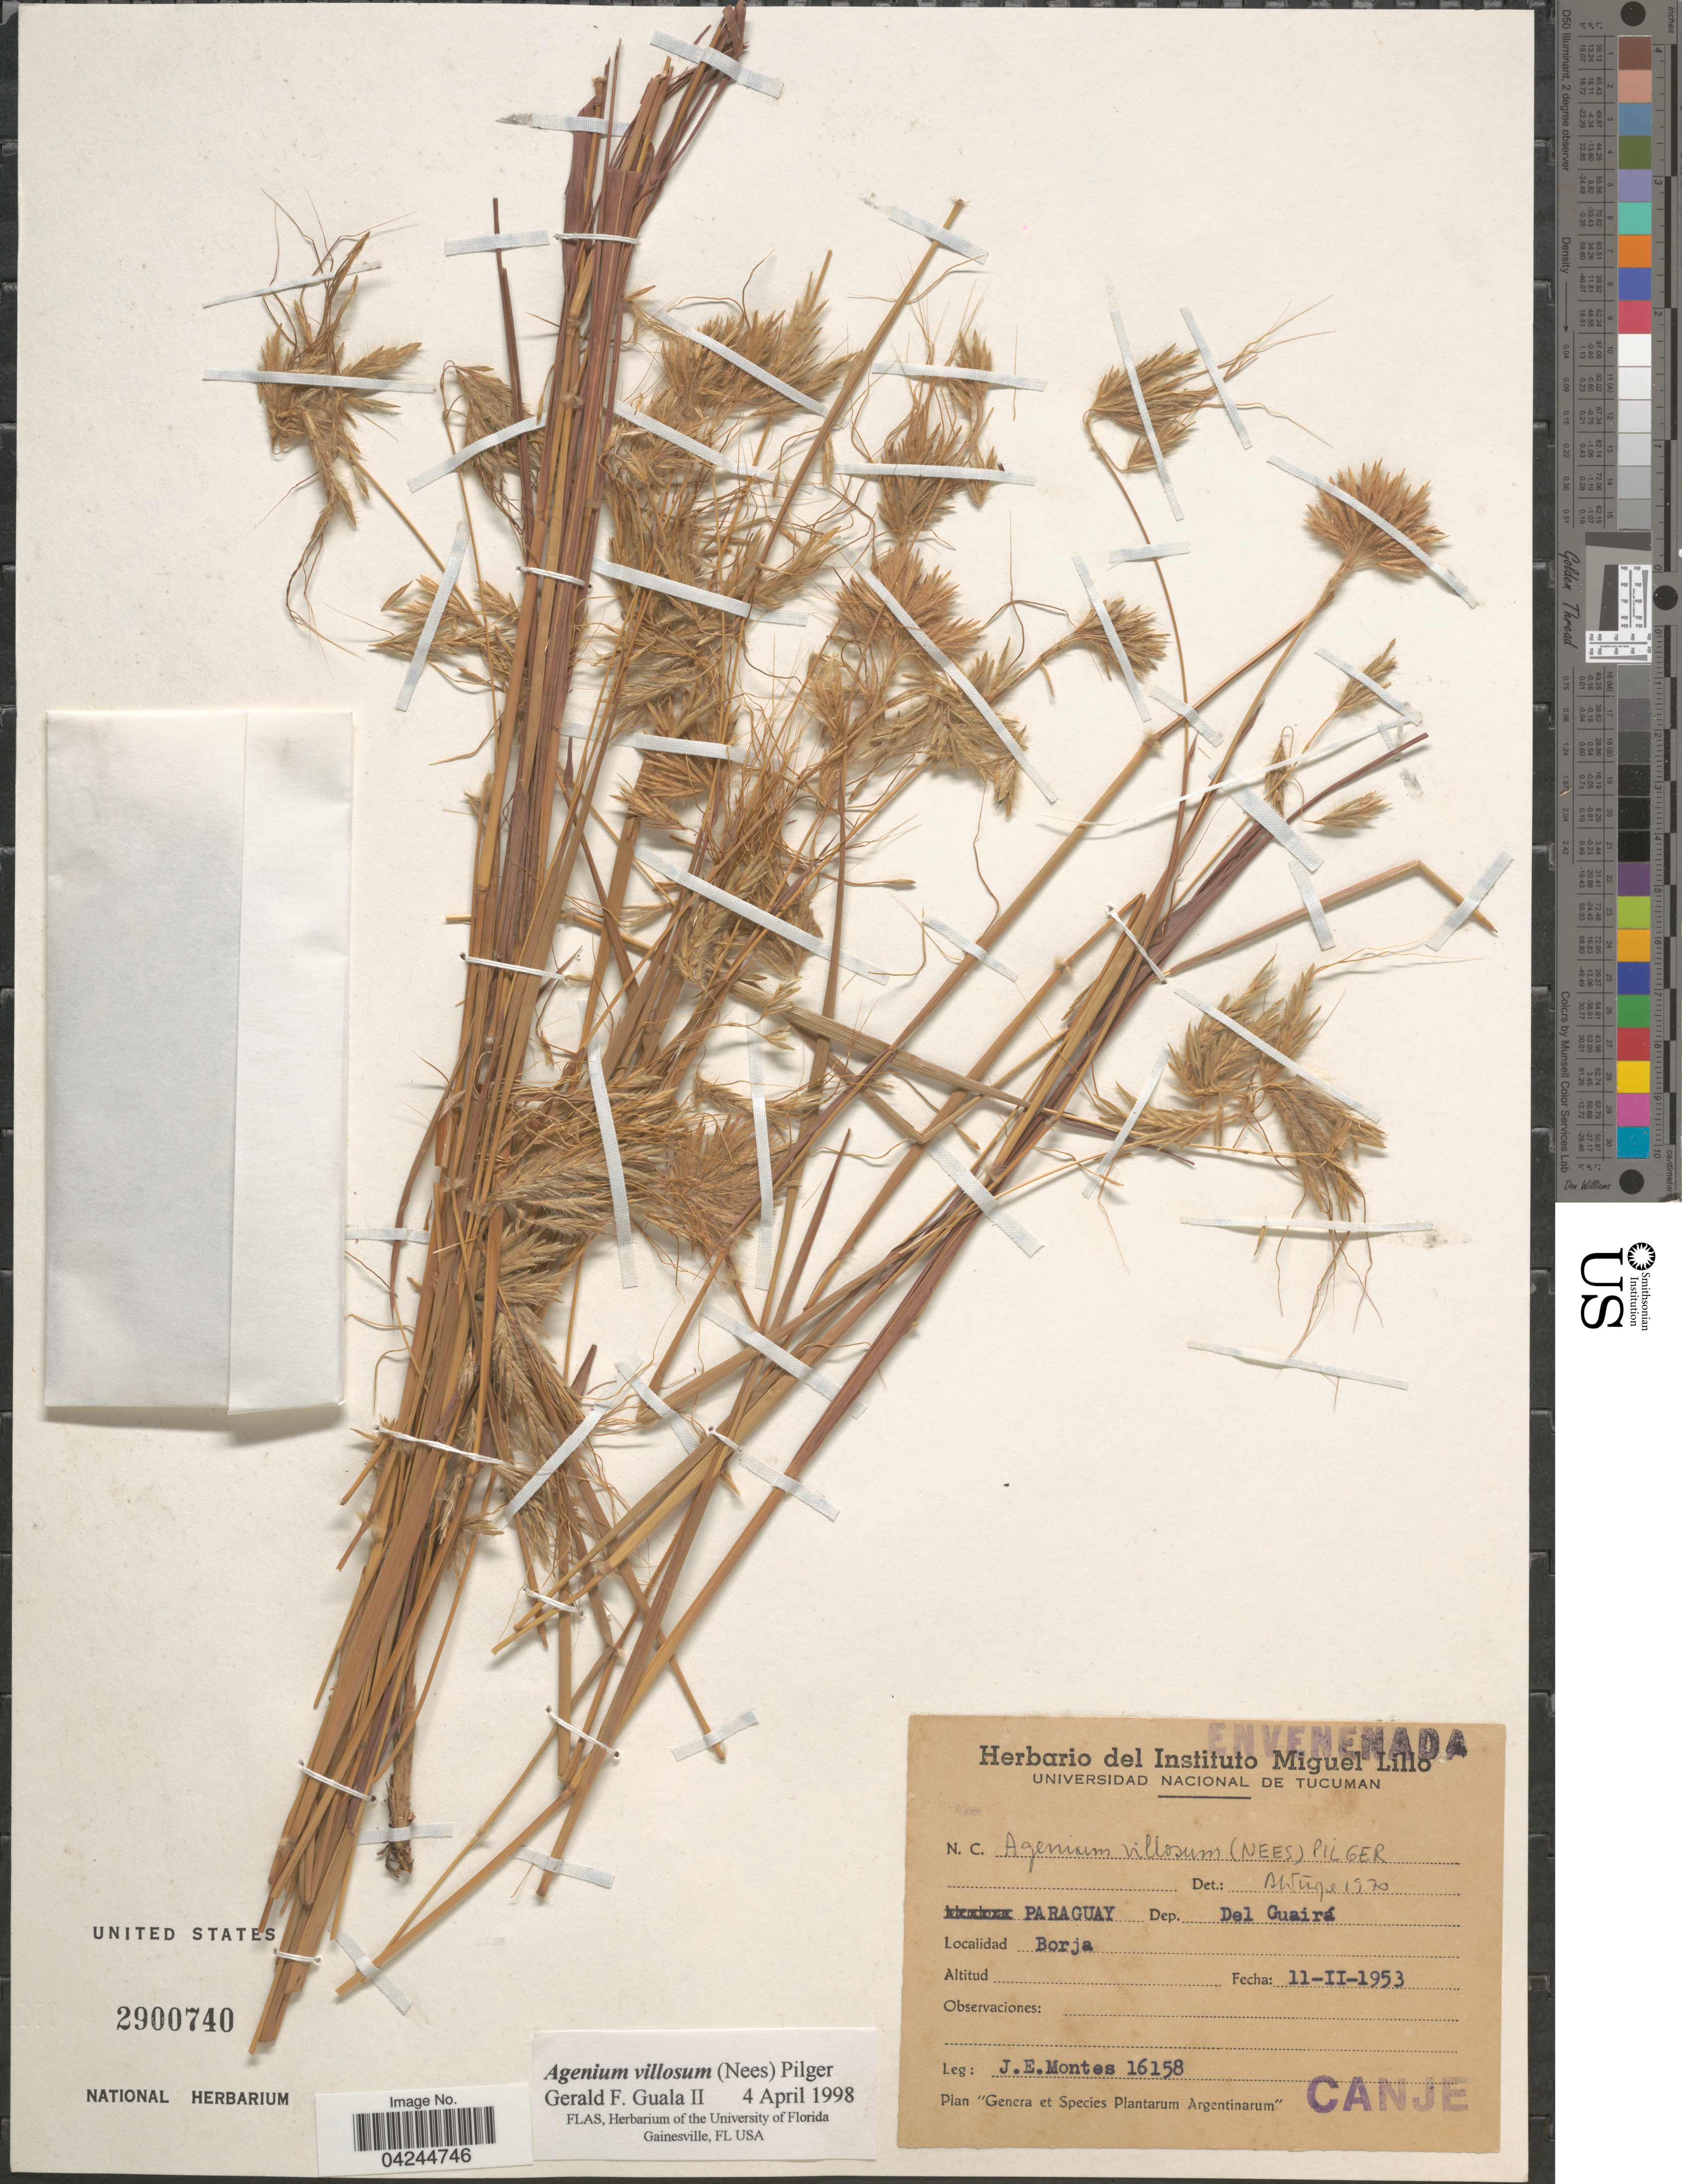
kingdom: Plantae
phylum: Tracheophyta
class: Liliopsida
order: Poales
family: Poaceae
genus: Agenium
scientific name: Agenium villosum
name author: (Nees) Pilg.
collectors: J. E. Montes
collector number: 16158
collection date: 1953-02-11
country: Paraguay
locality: Dep. Del Guairá. Borja.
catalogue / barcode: US 2900740